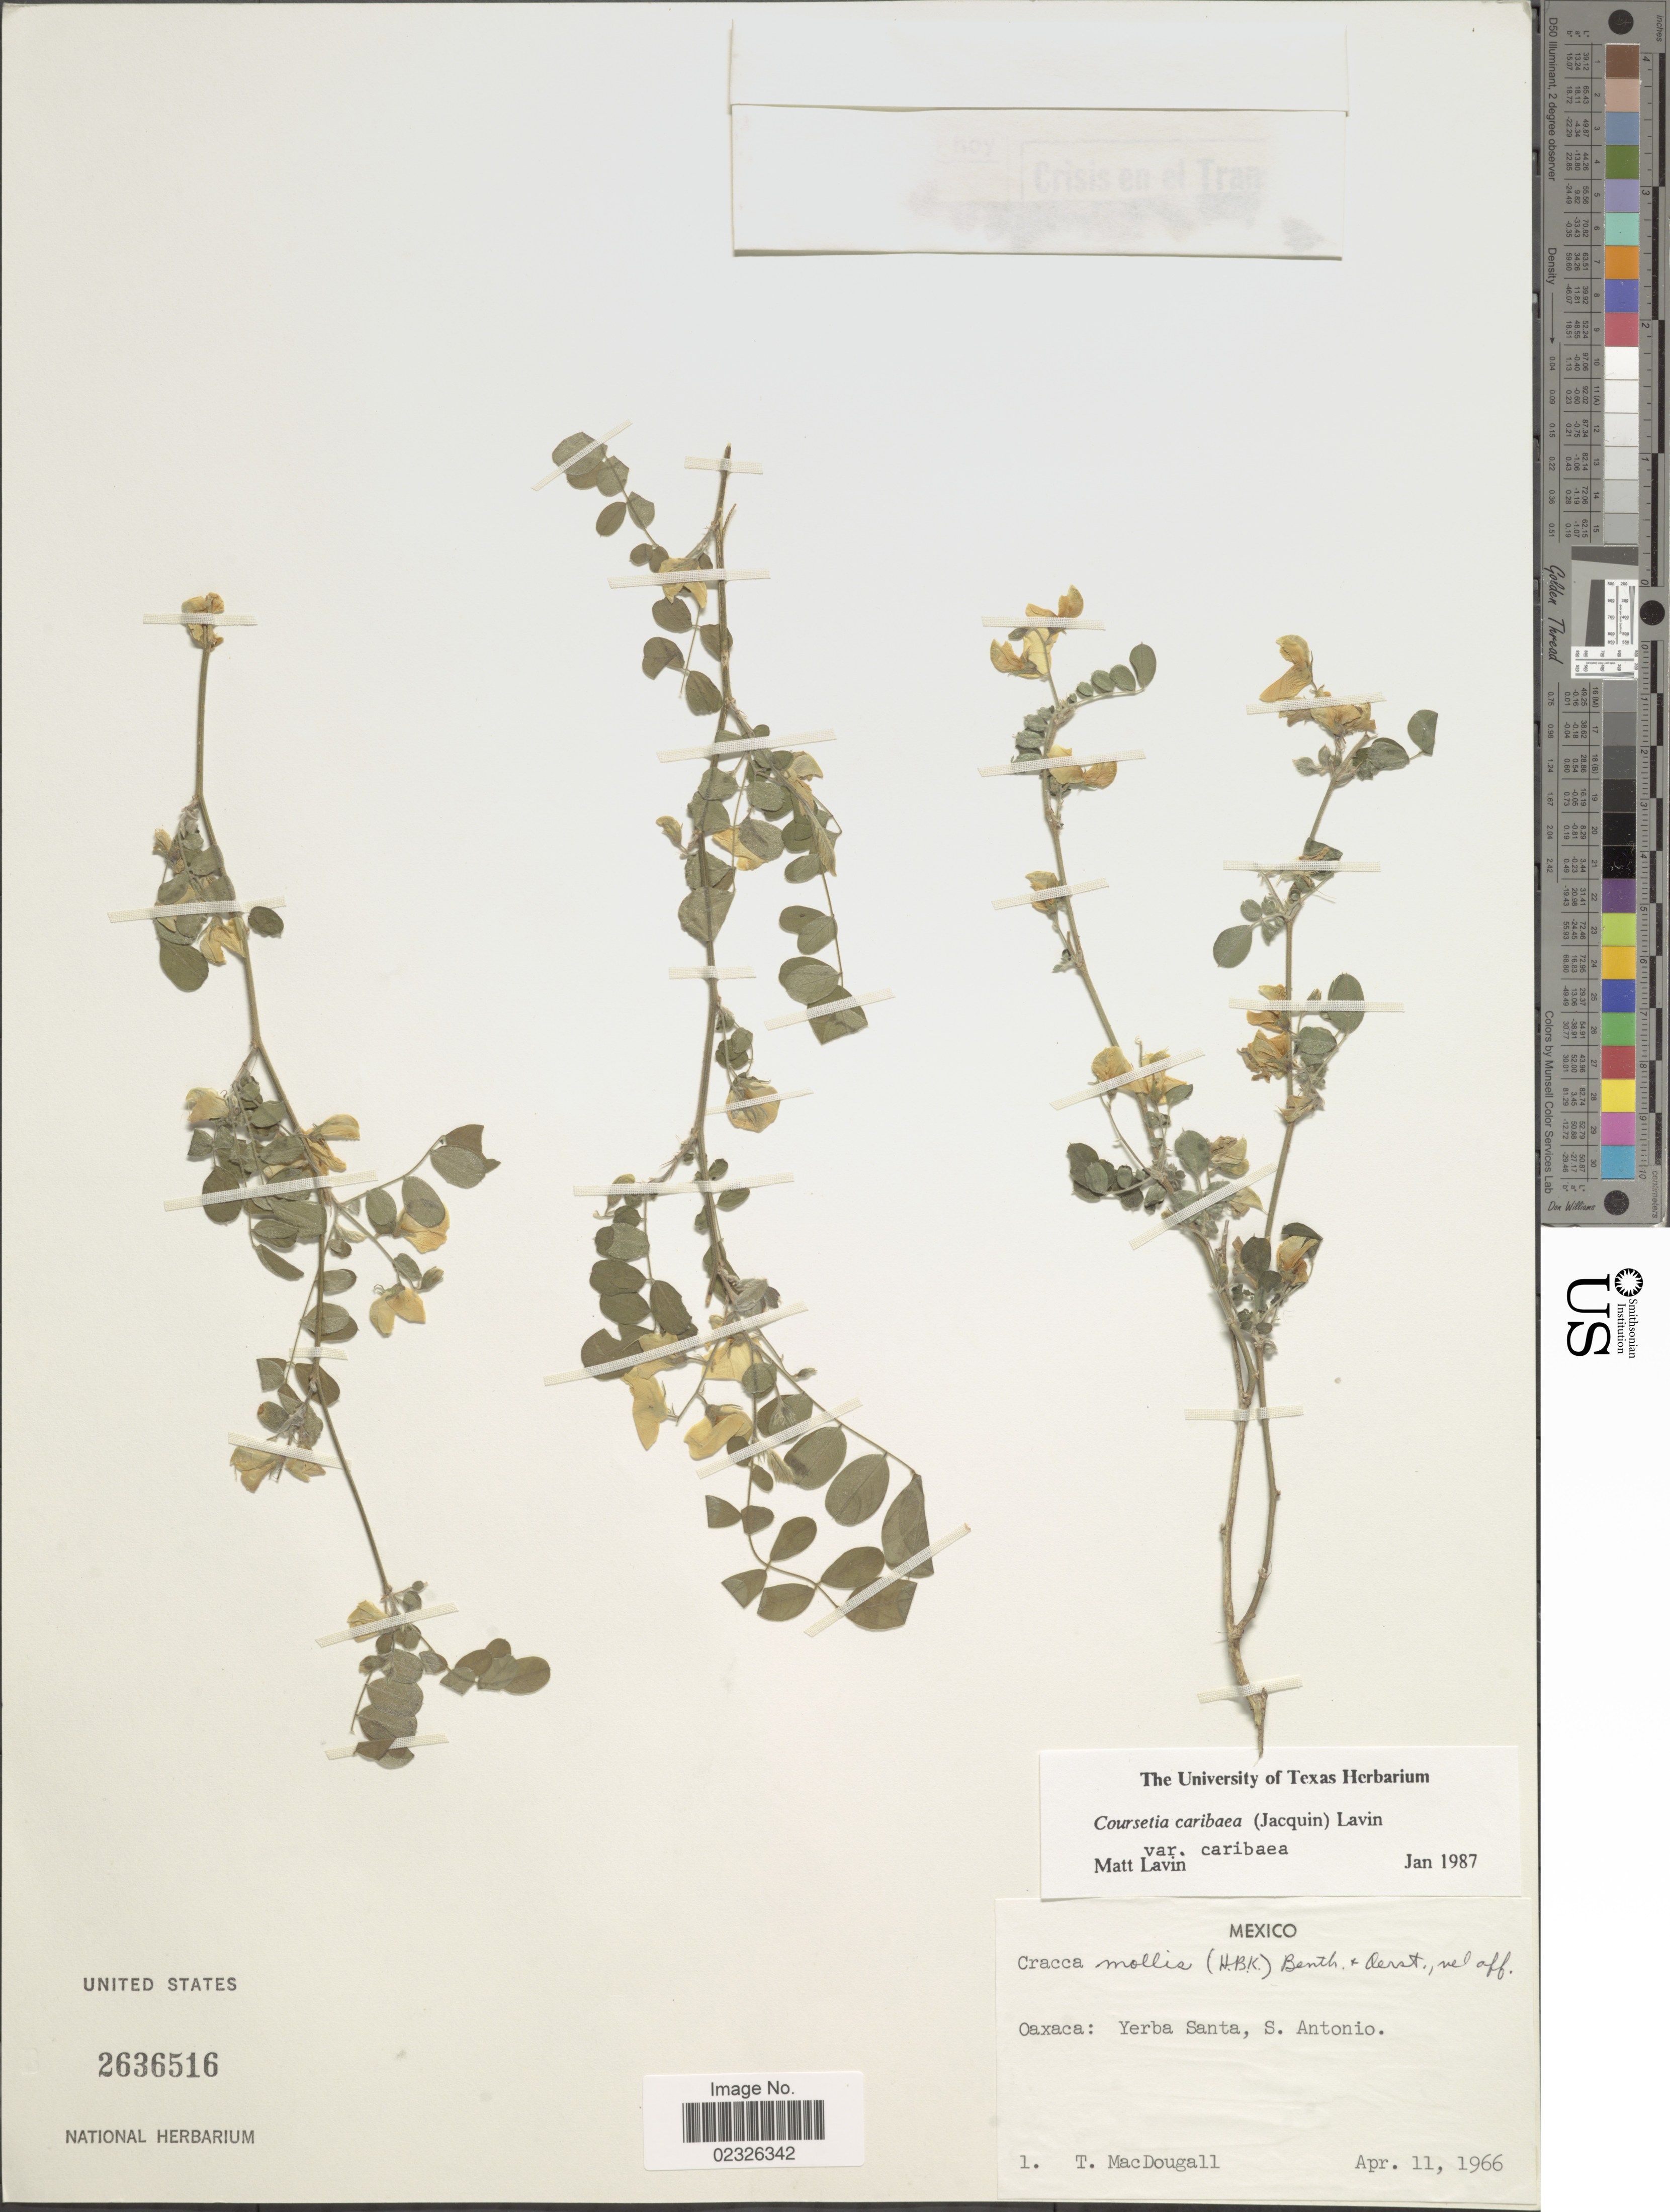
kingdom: Plantae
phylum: Tracheophyta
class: Magnoliopsida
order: Fabales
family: Fabaceae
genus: Coursetia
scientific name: Coursetia caribaea var. caribaea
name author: (Jacq.) Lavin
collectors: T. B. MacDougall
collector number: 1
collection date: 1966-04-11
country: Mexico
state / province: Oaxaca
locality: Yerba Santa, S. Antonio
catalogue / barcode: US 2636516